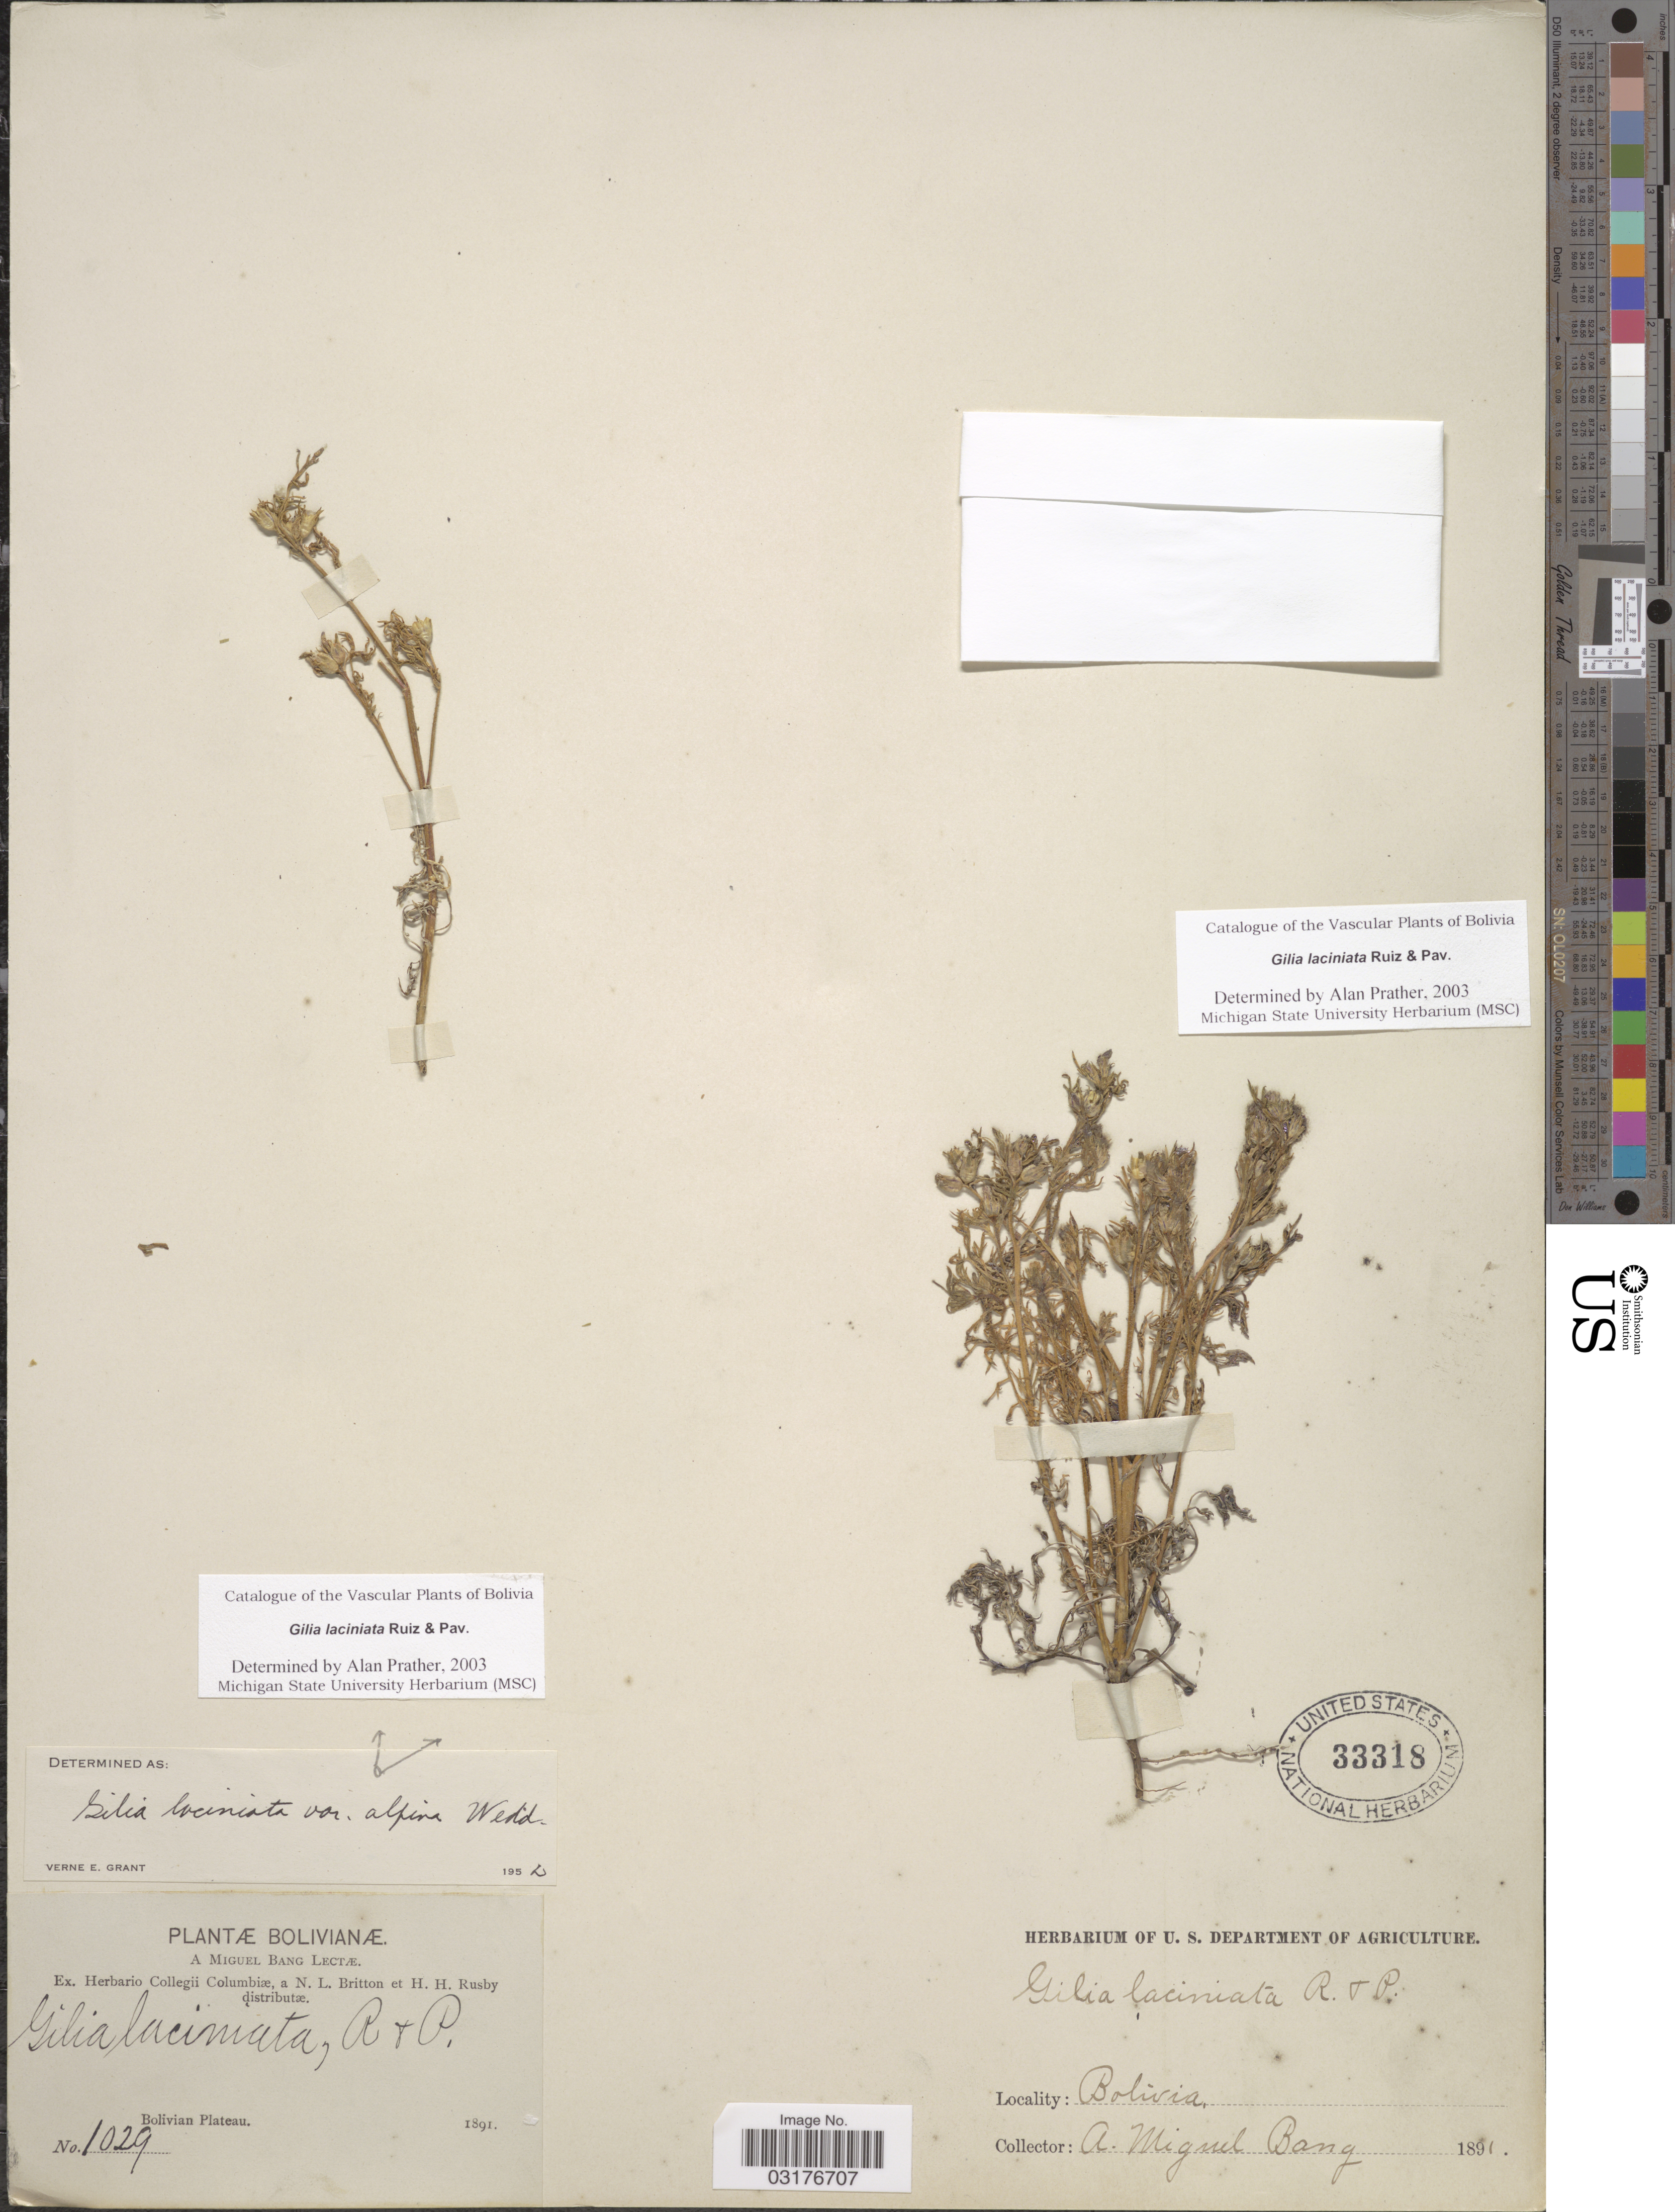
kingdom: Plantae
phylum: Tracheophyta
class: Magnoliopsida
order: Ericales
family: Polemoniaceae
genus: Gilia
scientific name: Gilia laciniata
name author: Ruiz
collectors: M. Bang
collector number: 1029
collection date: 1891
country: Bolivia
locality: Bolivian Plateau.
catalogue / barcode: US 33318